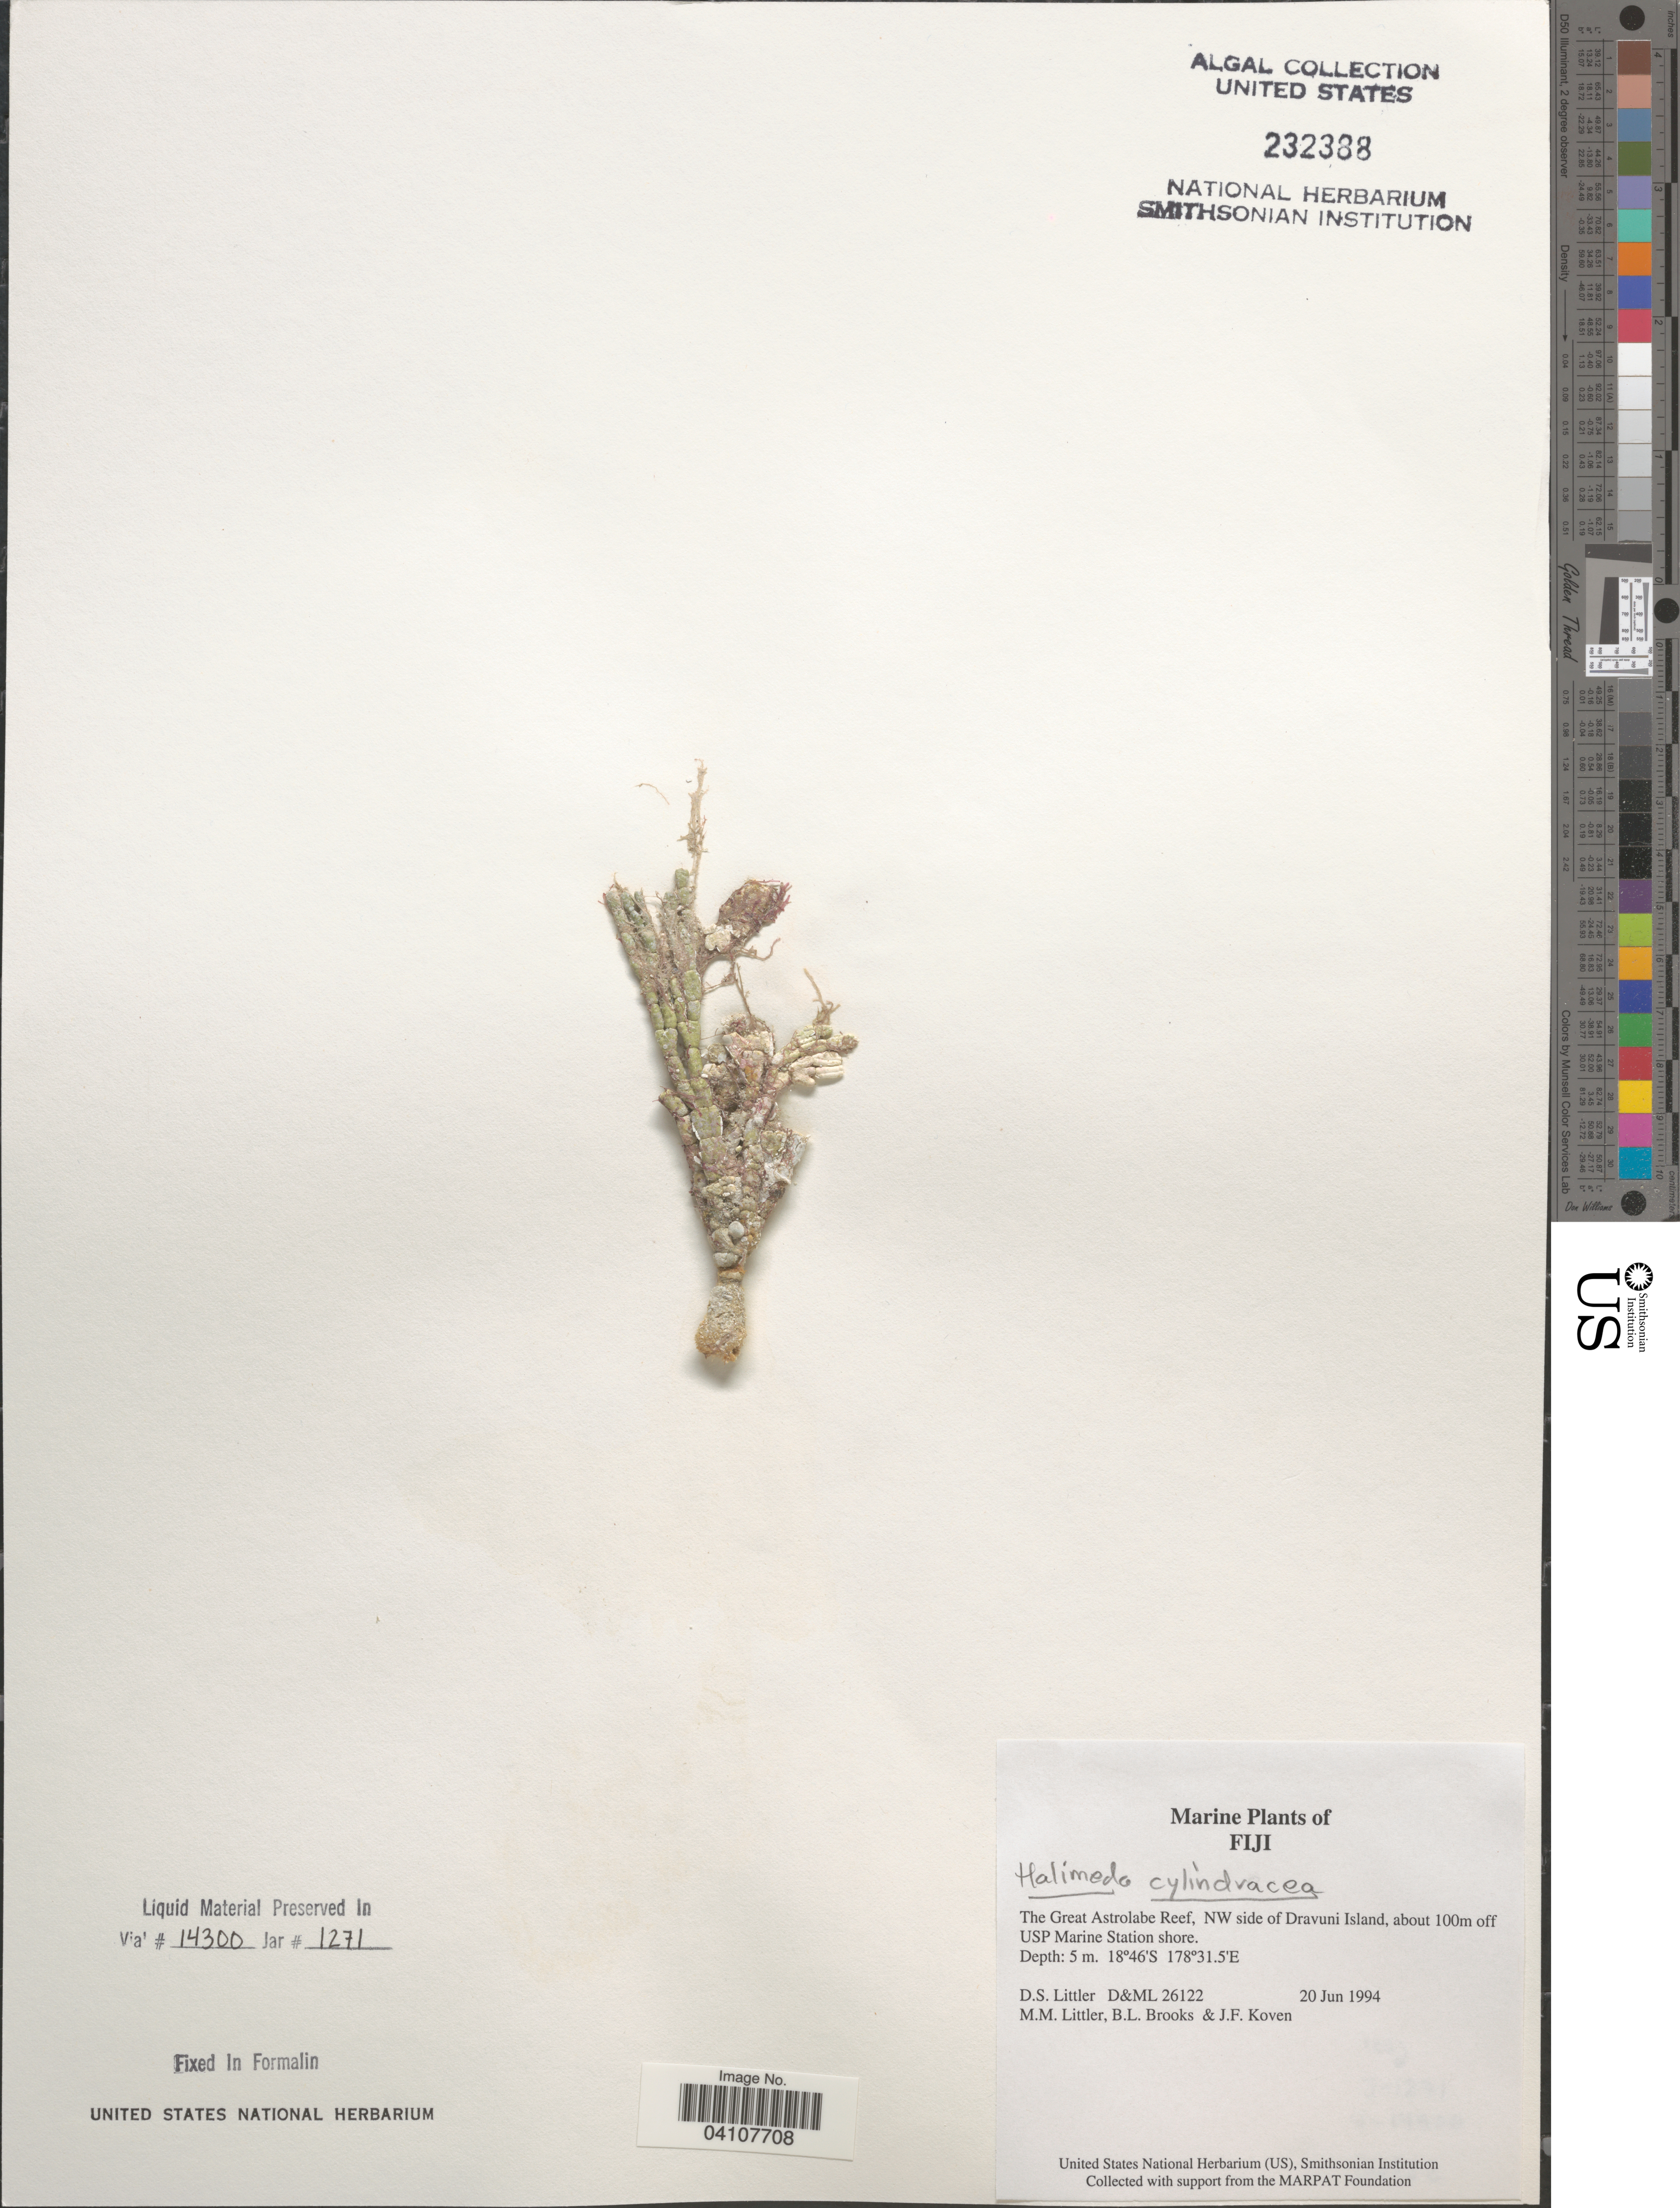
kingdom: Plantae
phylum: Chlorophyta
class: Ulvophyceae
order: Bryopsidales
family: Halimedaceae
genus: Halimeda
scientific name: Halimeda cylindracea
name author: Decne.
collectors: D. S. Littler, B. Brooks & J. Koven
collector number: D&ML26122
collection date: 1994-06-20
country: Fiji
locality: The Great Astrolabe Reef, NW side of Dravuni Island, about 100m off USP Marine Station shore.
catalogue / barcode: US 232388